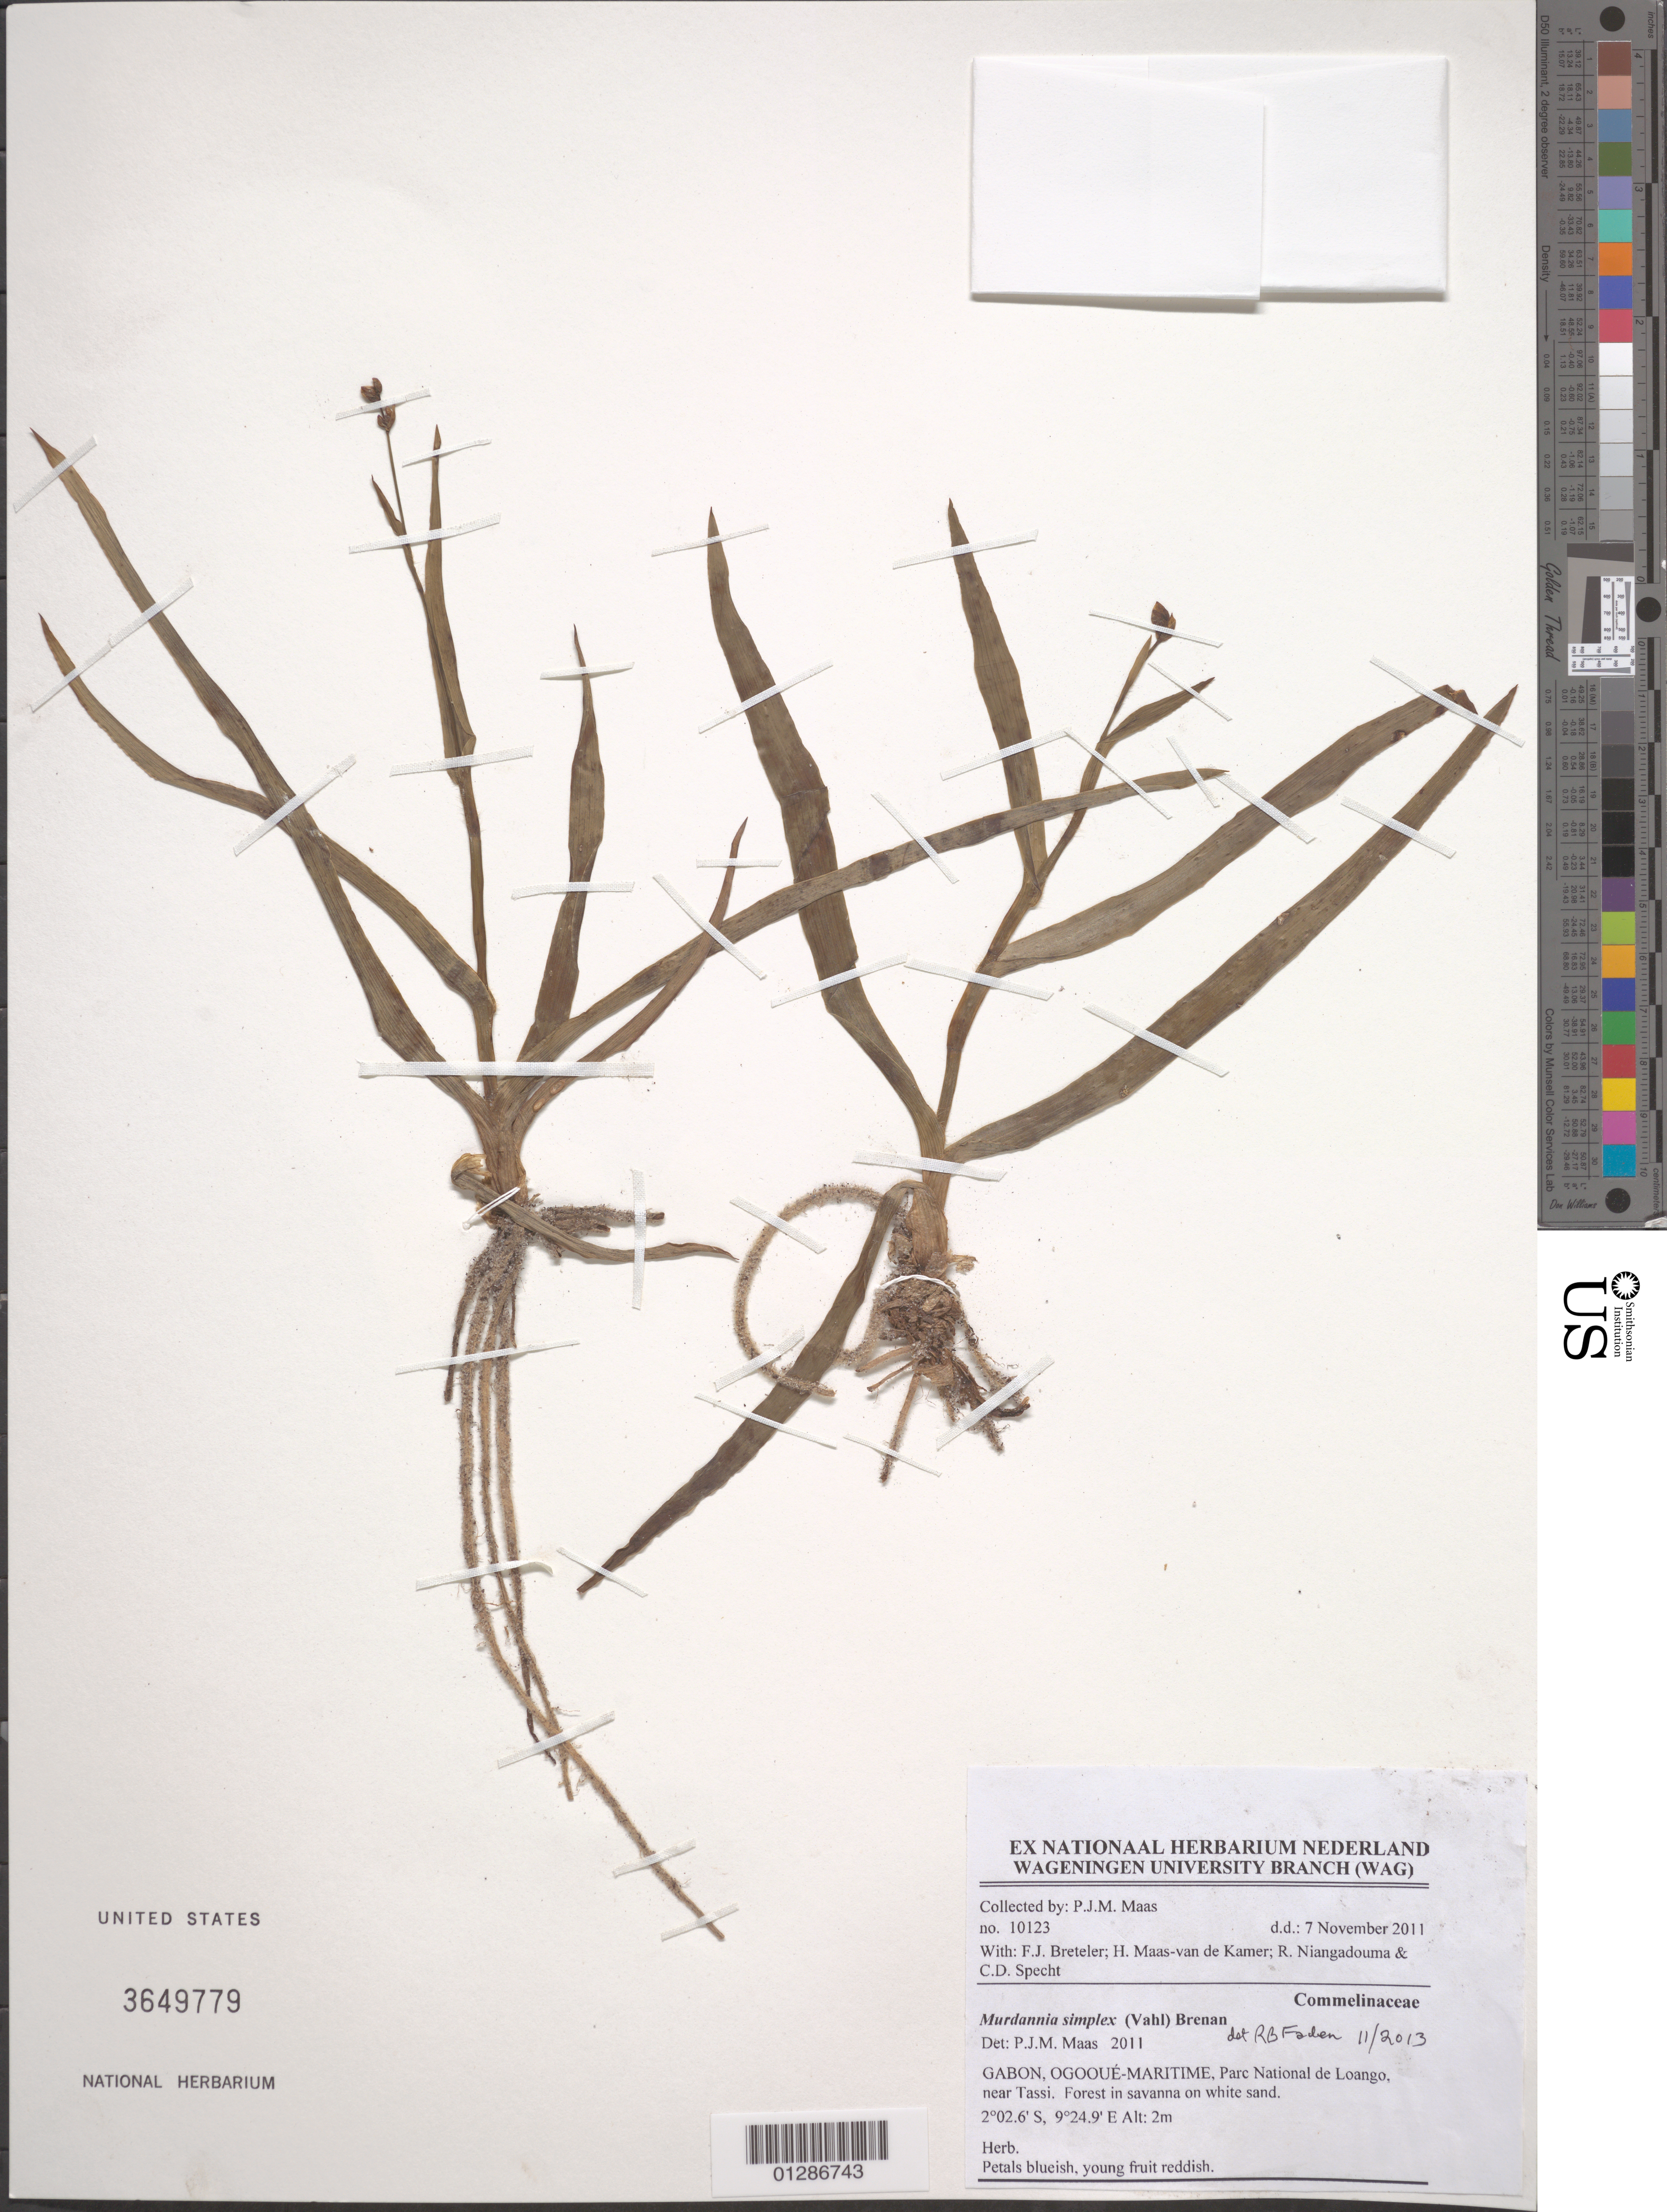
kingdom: Plantae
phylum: Tracheophyta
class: Liliopsida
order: Commelinales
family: Commelinaceae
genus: Murdannia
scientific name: Murdannia simplex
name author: (Vahl) Brenan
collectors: P. Maas, F. J. Breteler, H. Maas van de Kamer, R. Niangadouma & C. D. Specht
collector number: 10123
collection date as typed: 7 Nov 2011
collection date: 2011-11-07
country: Gabon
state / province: Ogooué-Maritime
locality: Parc National de Loango, near Tassi.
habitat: Herb.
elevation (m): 2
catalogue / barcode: US 3649779